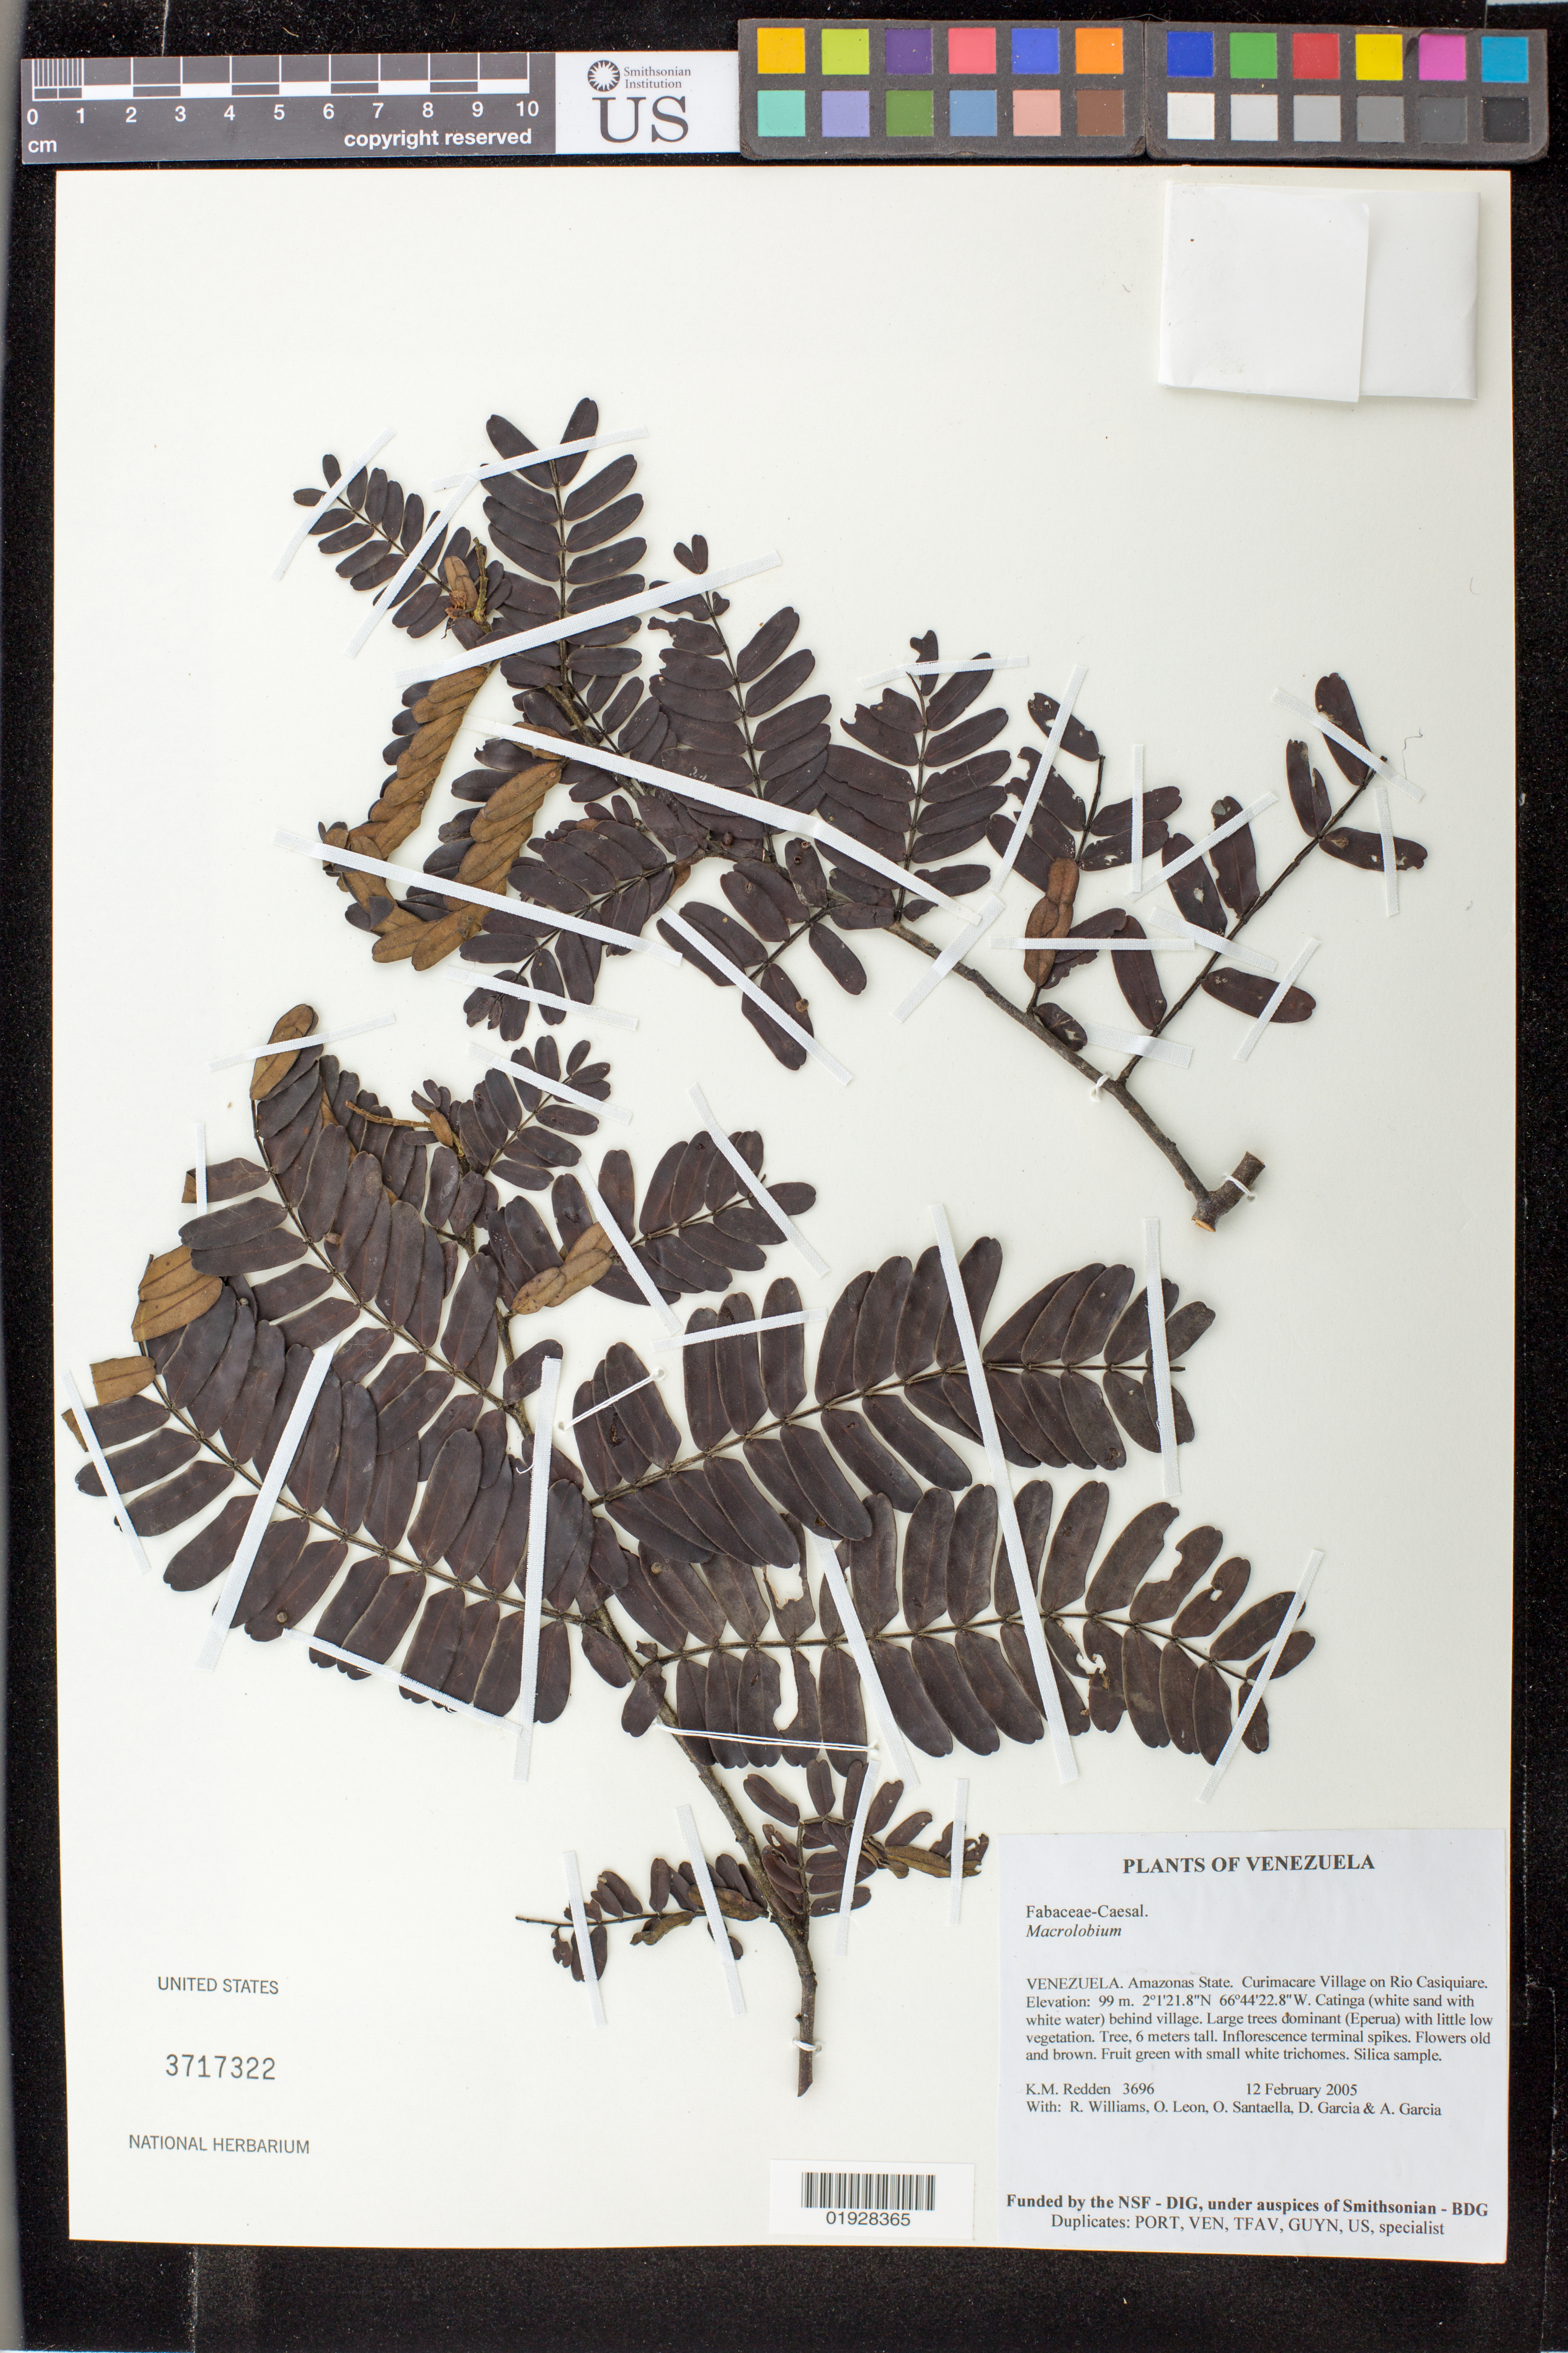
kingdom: Plantae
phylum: Tracheophyta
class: Magnoliopsida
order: Fabales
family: Fabaceae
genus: Macrolobium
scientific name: Macrolobium sp. nov.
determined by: Trujillo, A. M.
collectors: K. M. Redden, R. Williams, O. León, O. Santaella, D. Garcia & A. Garcia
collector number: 3696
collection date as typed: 12 February 2005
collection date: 2005-02-12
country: Venezuela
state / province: Amazonas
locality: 27 - Curimacare Village on Rio Casiquiare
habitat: Catinga (white sand with white water) behind village. Large trees dominant (Eperua) with little low vegetation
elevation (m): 99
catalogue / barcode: US 3717322